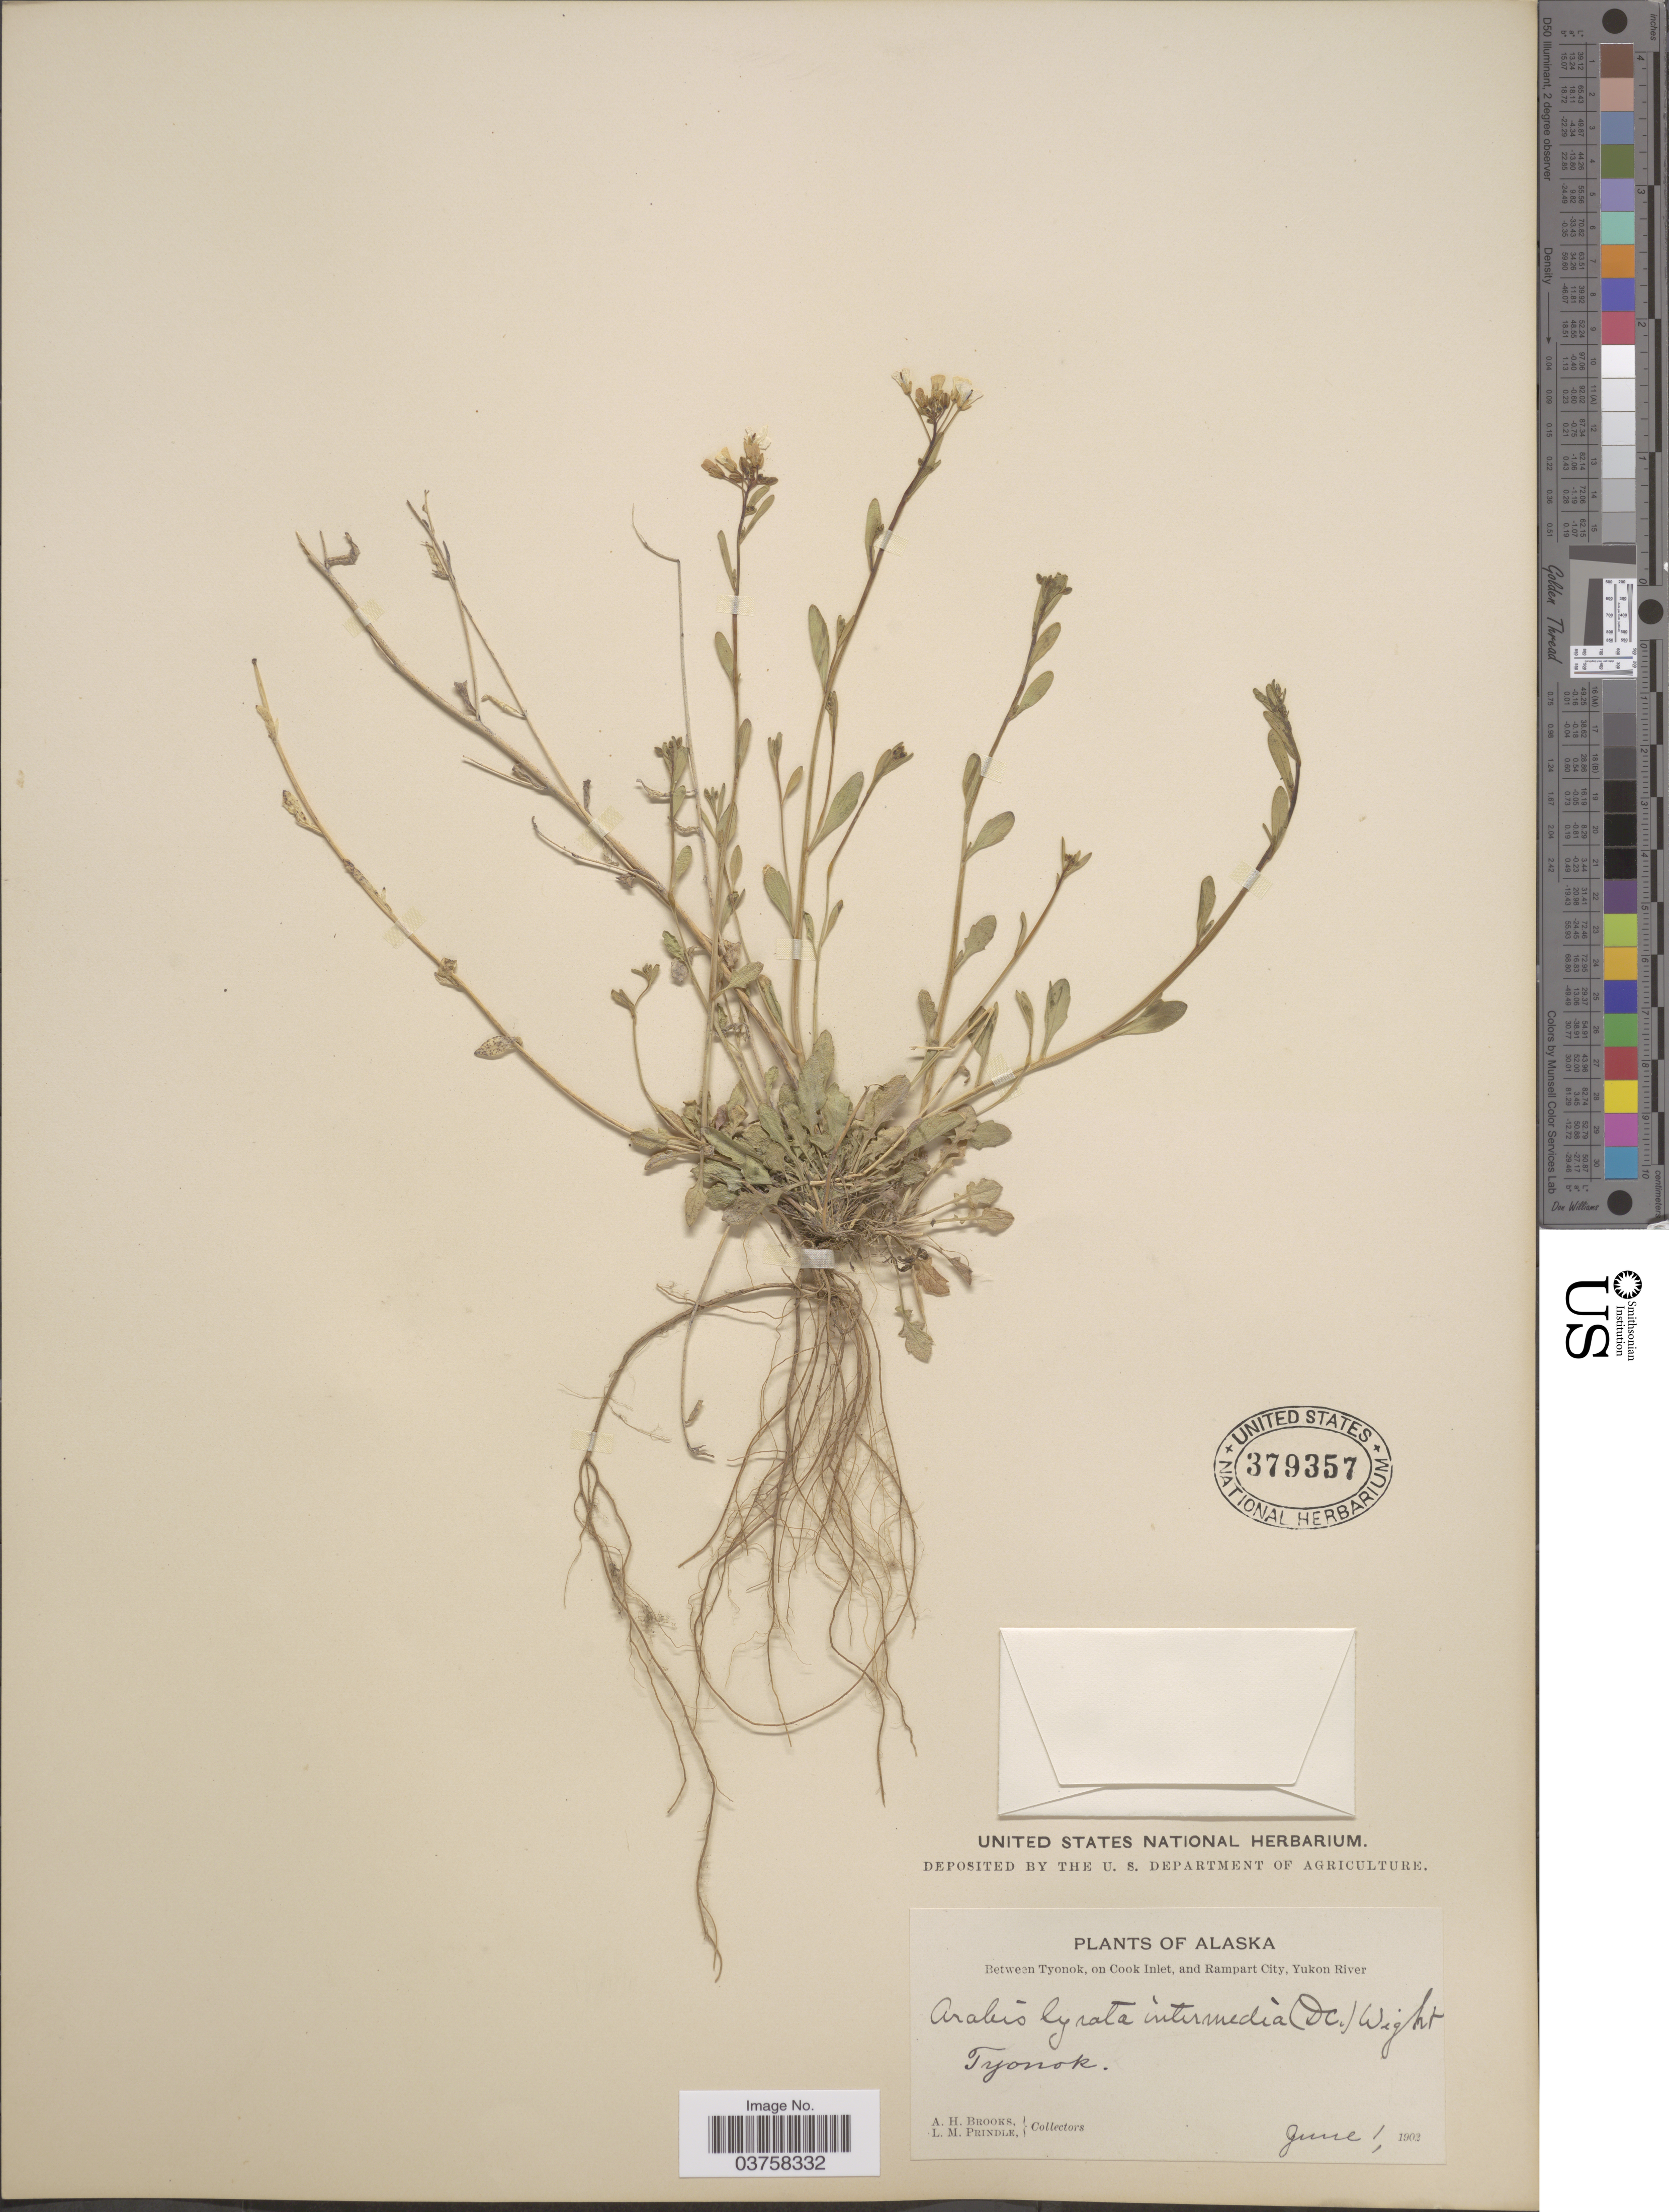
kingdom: Plantae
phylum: Tracheophyta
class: Magnoliopsida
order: Brassicales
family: Brassicaceae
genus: Arabidopsis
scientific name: Arabidopsis lyrata subsp. kamchatica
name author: (Fisch. ex DC.) O'Kane & Al-Shehbaz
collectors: A. Brooks & L. Prindle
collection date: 1902-06-01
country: United States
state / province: Alaska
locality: Between Tyonok, on Cook Inlet, and Rampart City, Yukon River. Tyonok.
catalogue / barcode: US 379357